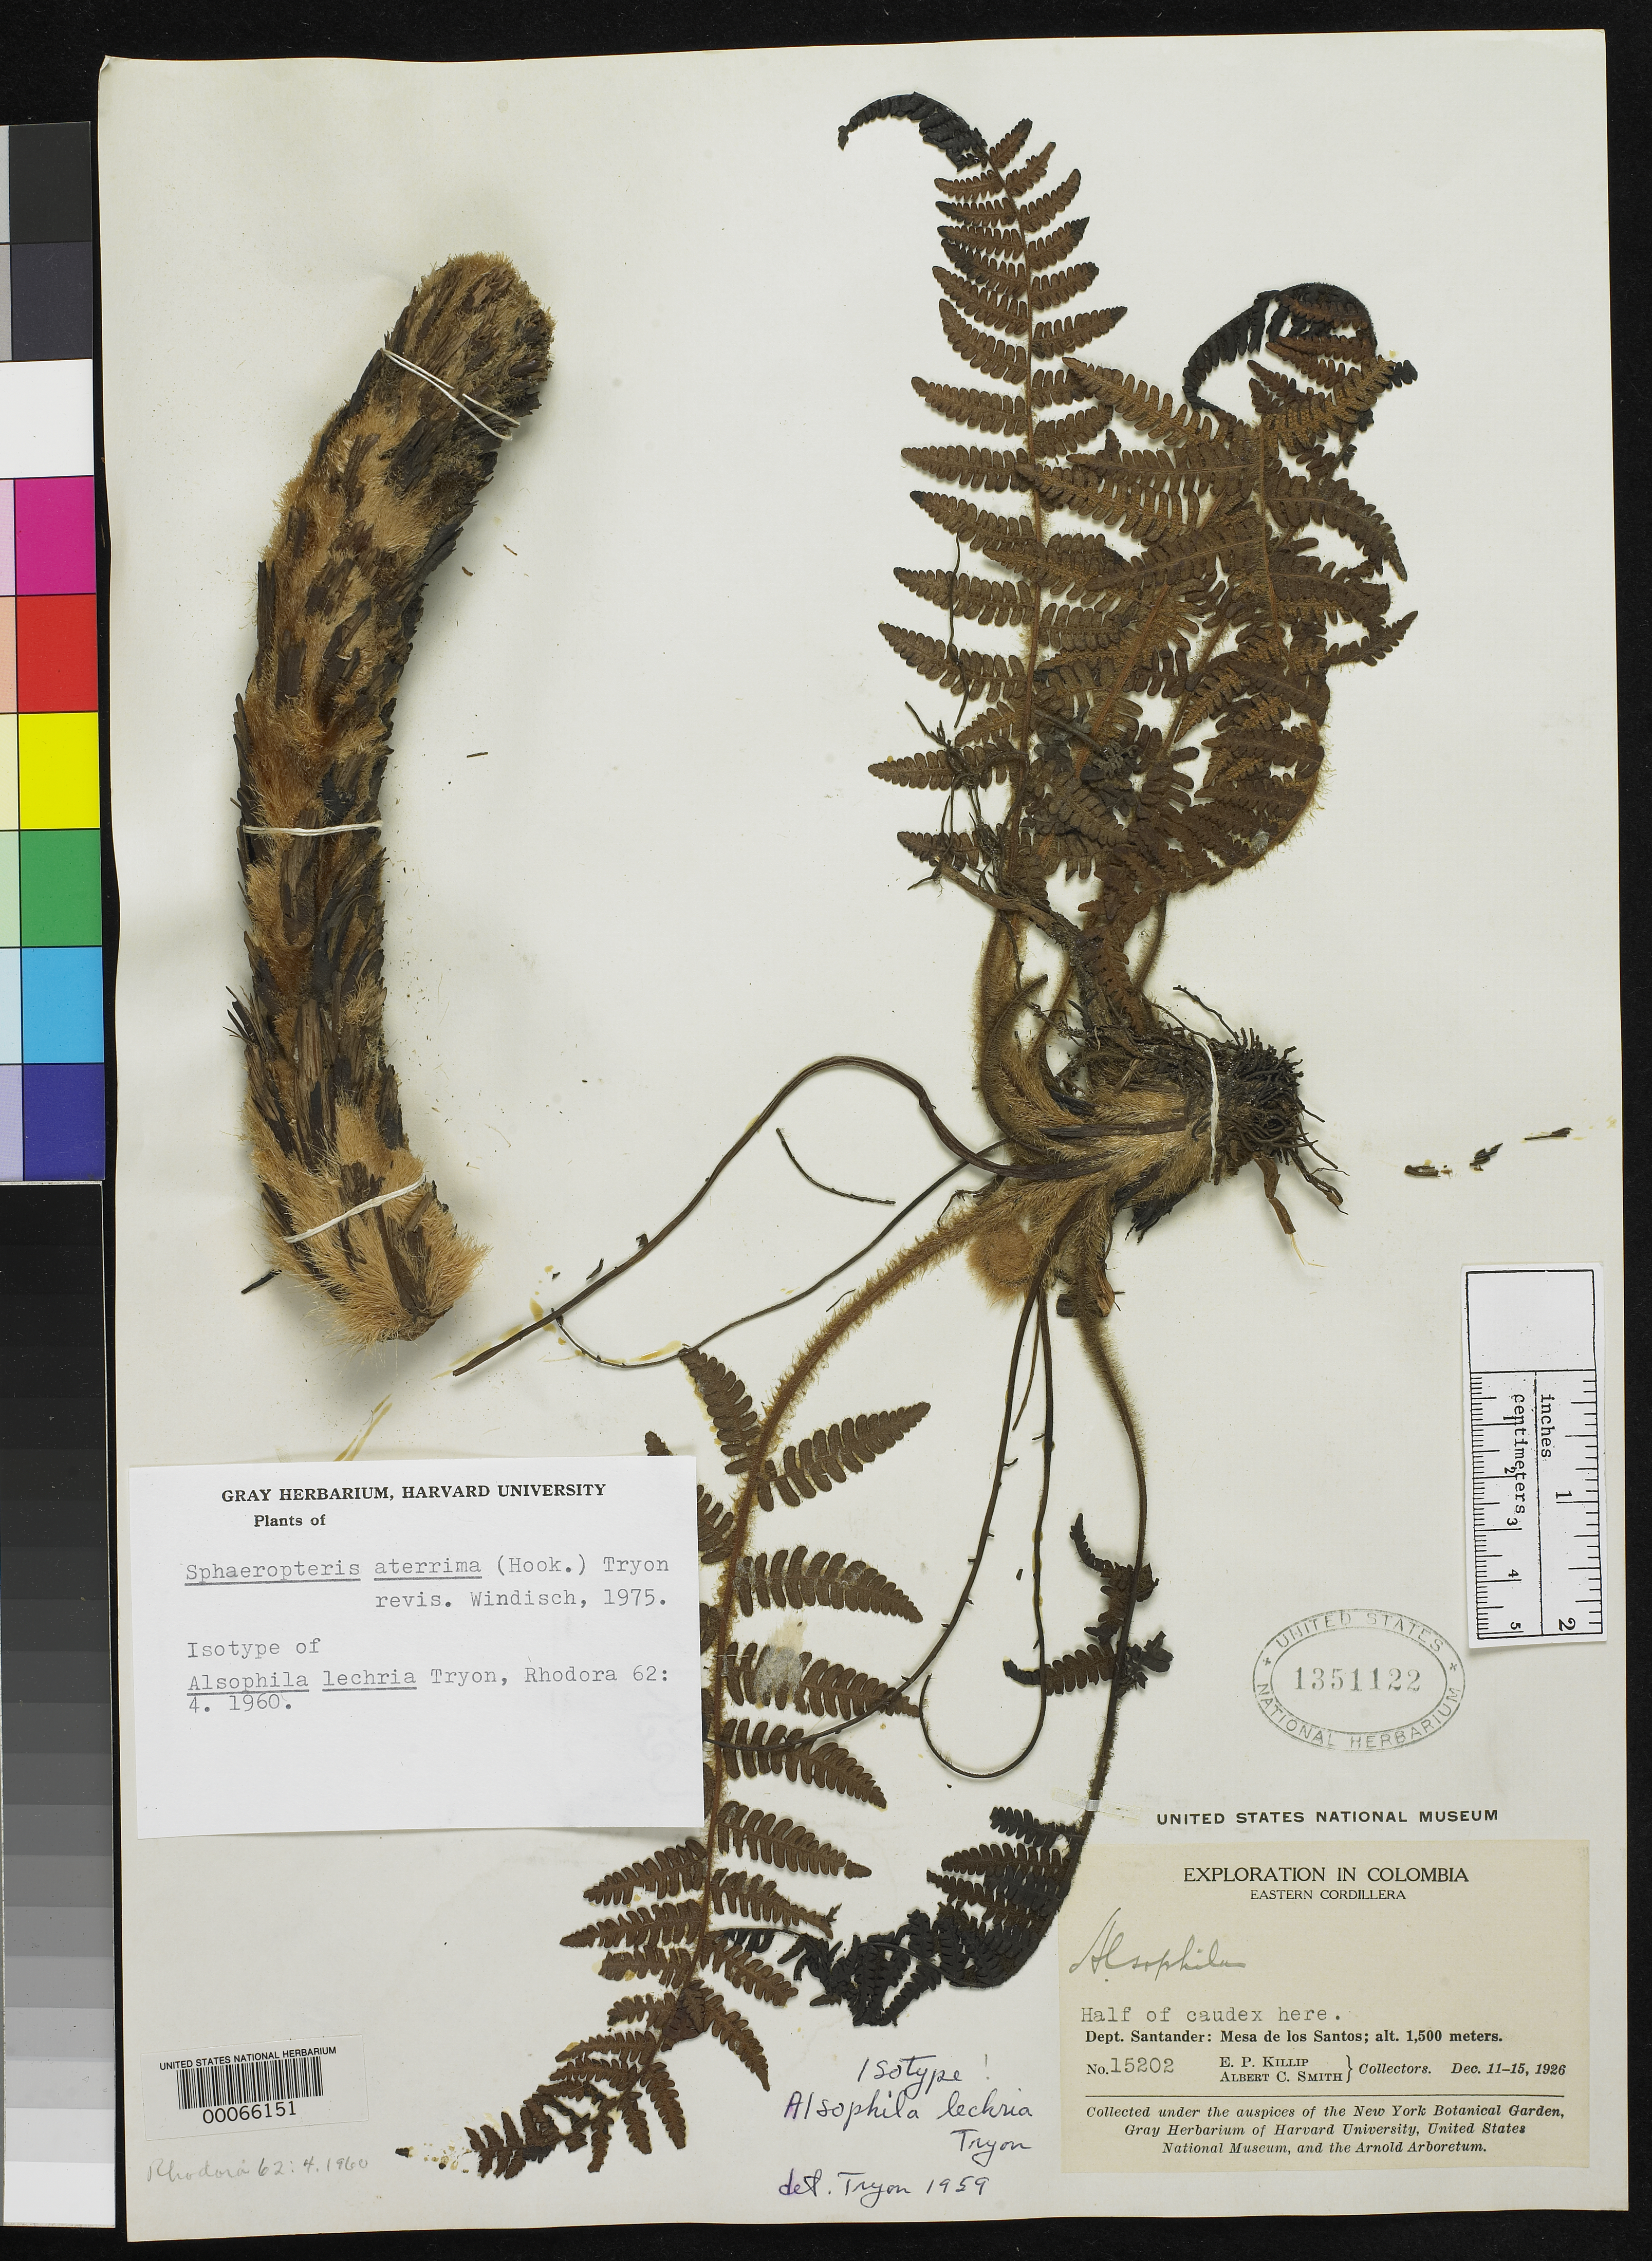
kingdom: Plantae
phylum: Tracheophyta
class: Polypodiopsida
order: Cyatheales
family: Cyatheaceae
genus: Alsophila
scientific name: Alsophila lechria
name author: R.M. Tryon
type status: Isotype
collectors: E. P. Killip & A. C. Smith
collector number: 15202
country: Colombia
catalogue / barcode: US 1351122